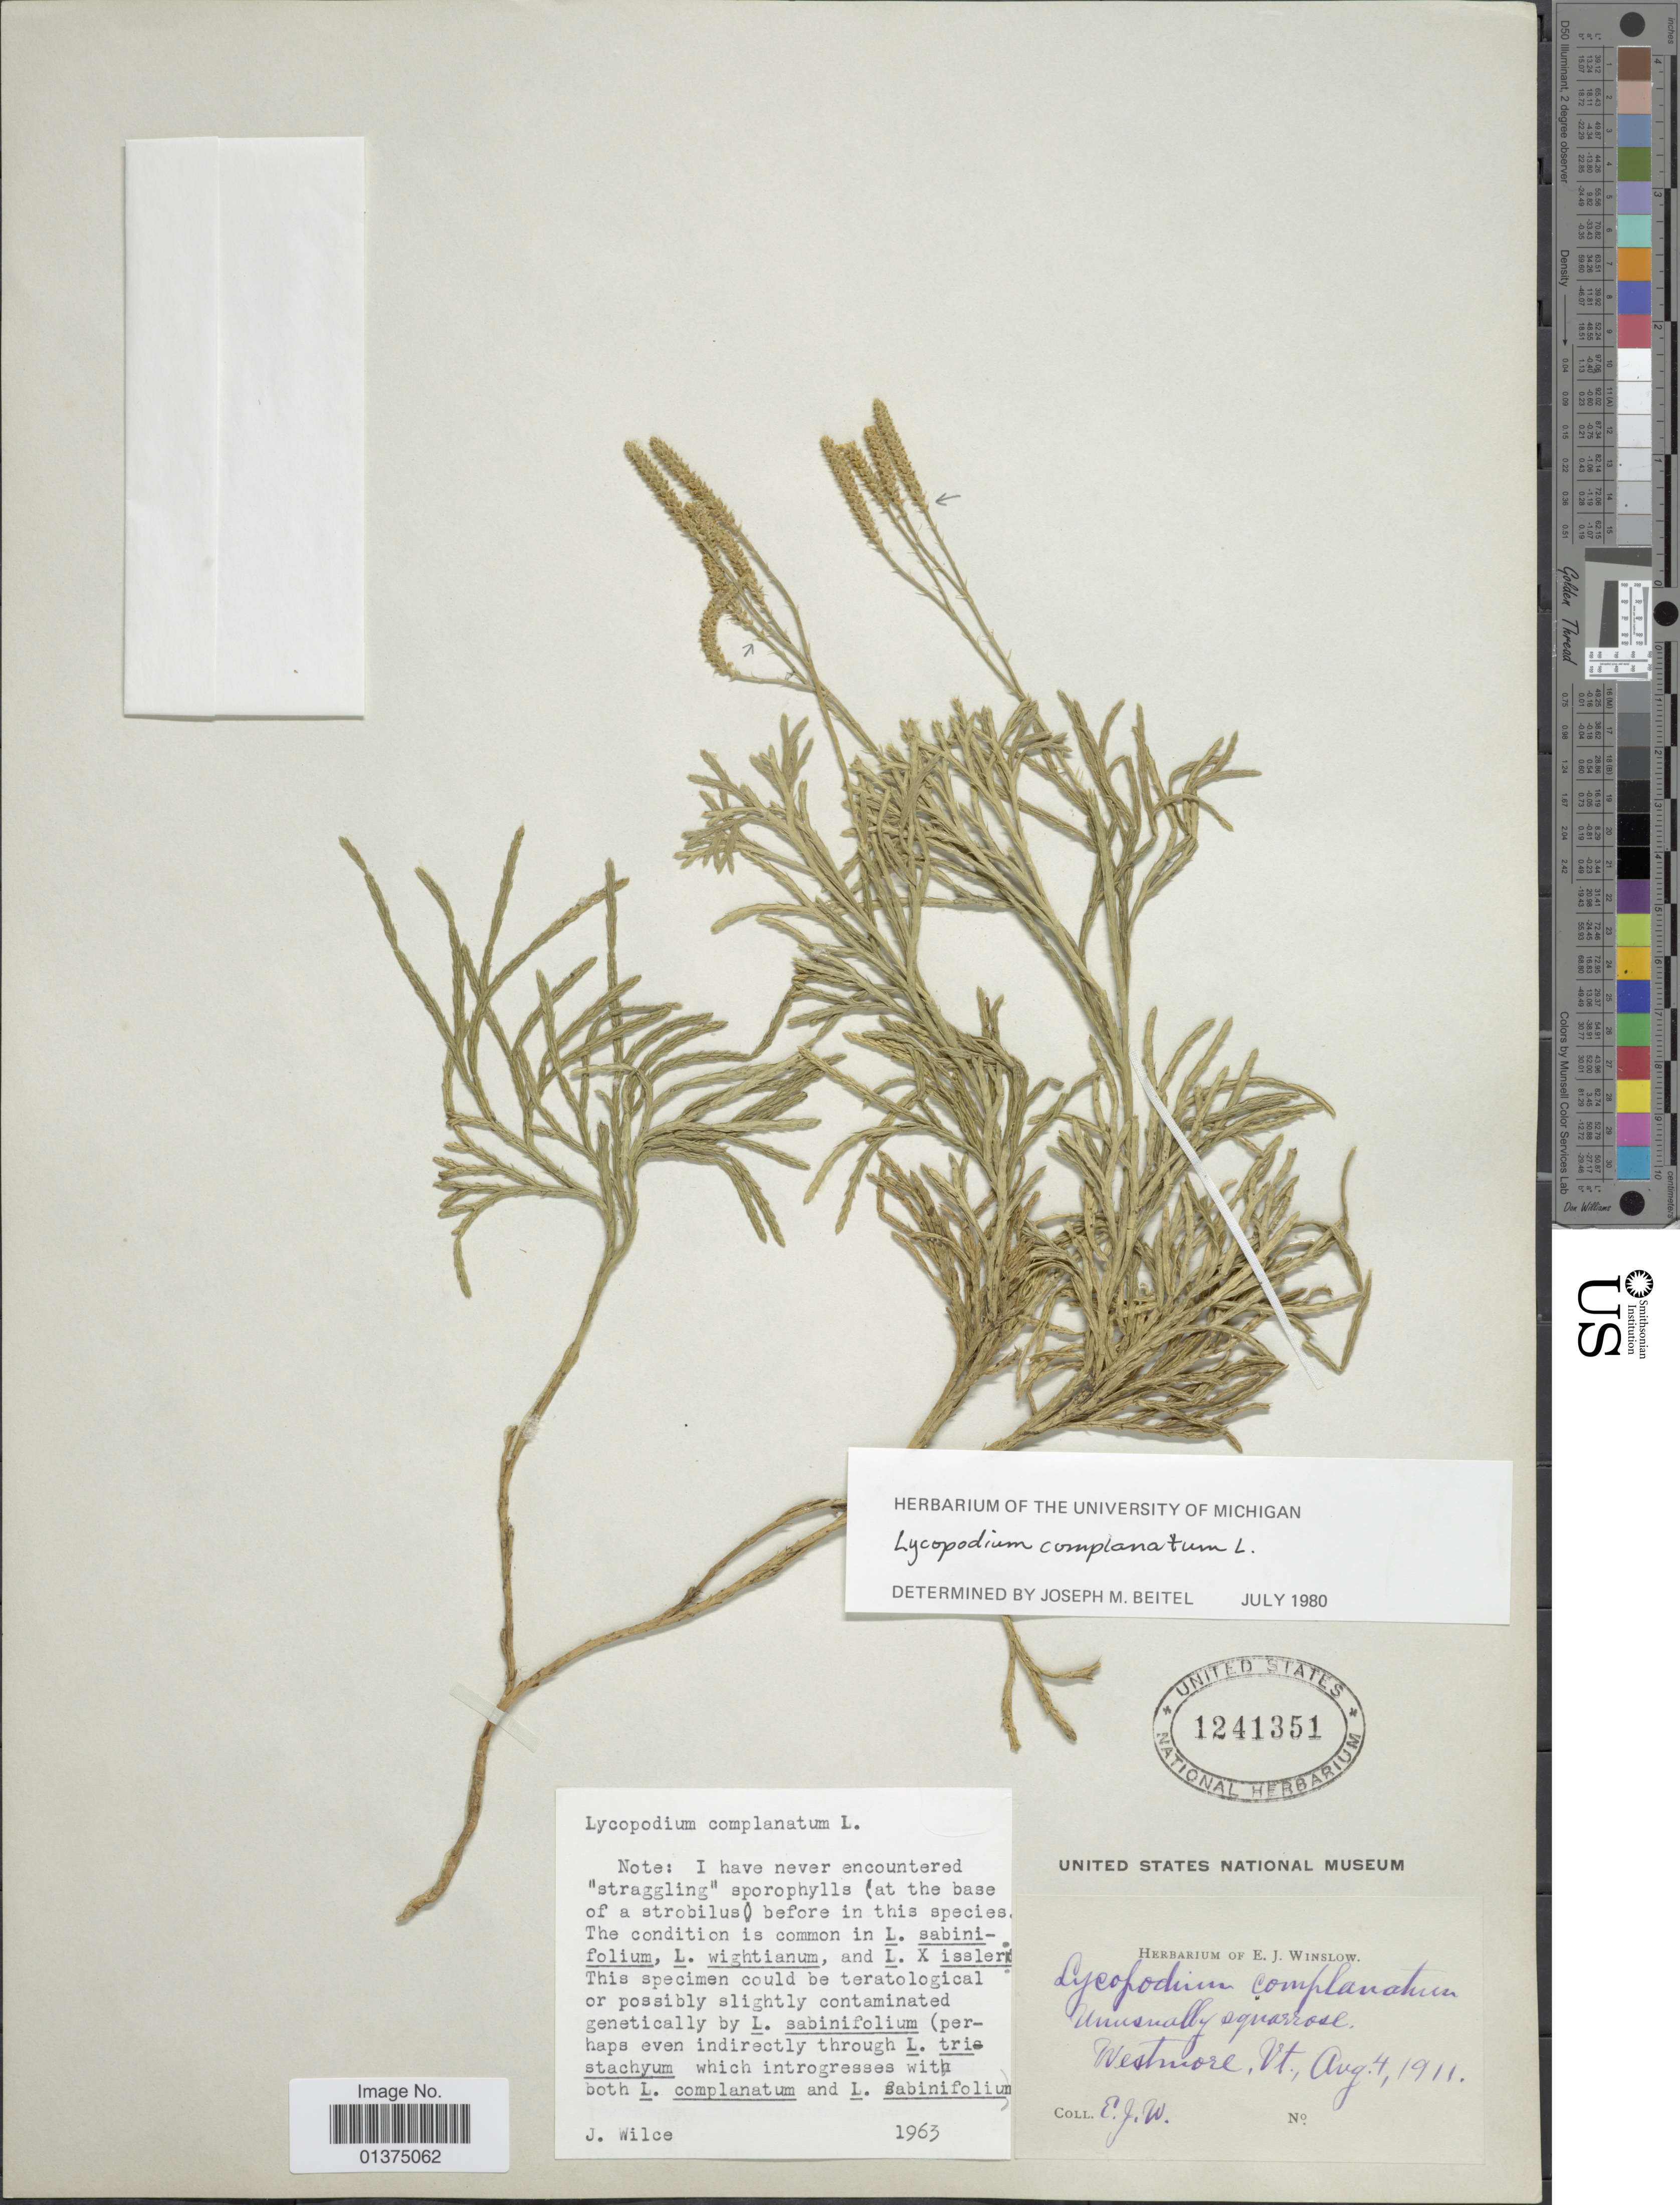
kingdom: Plantae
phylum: Tracheophyta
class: Lycopodiopsida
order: Lycopodiales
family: Lycopodiaceae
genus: Diphasiastrum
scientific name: Diphasiastrum complanatum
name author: (L.) Holub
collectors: E. Winslow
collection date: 1911-08-04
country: United States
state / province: Vermont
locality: Westmore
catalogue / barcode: US 1241351